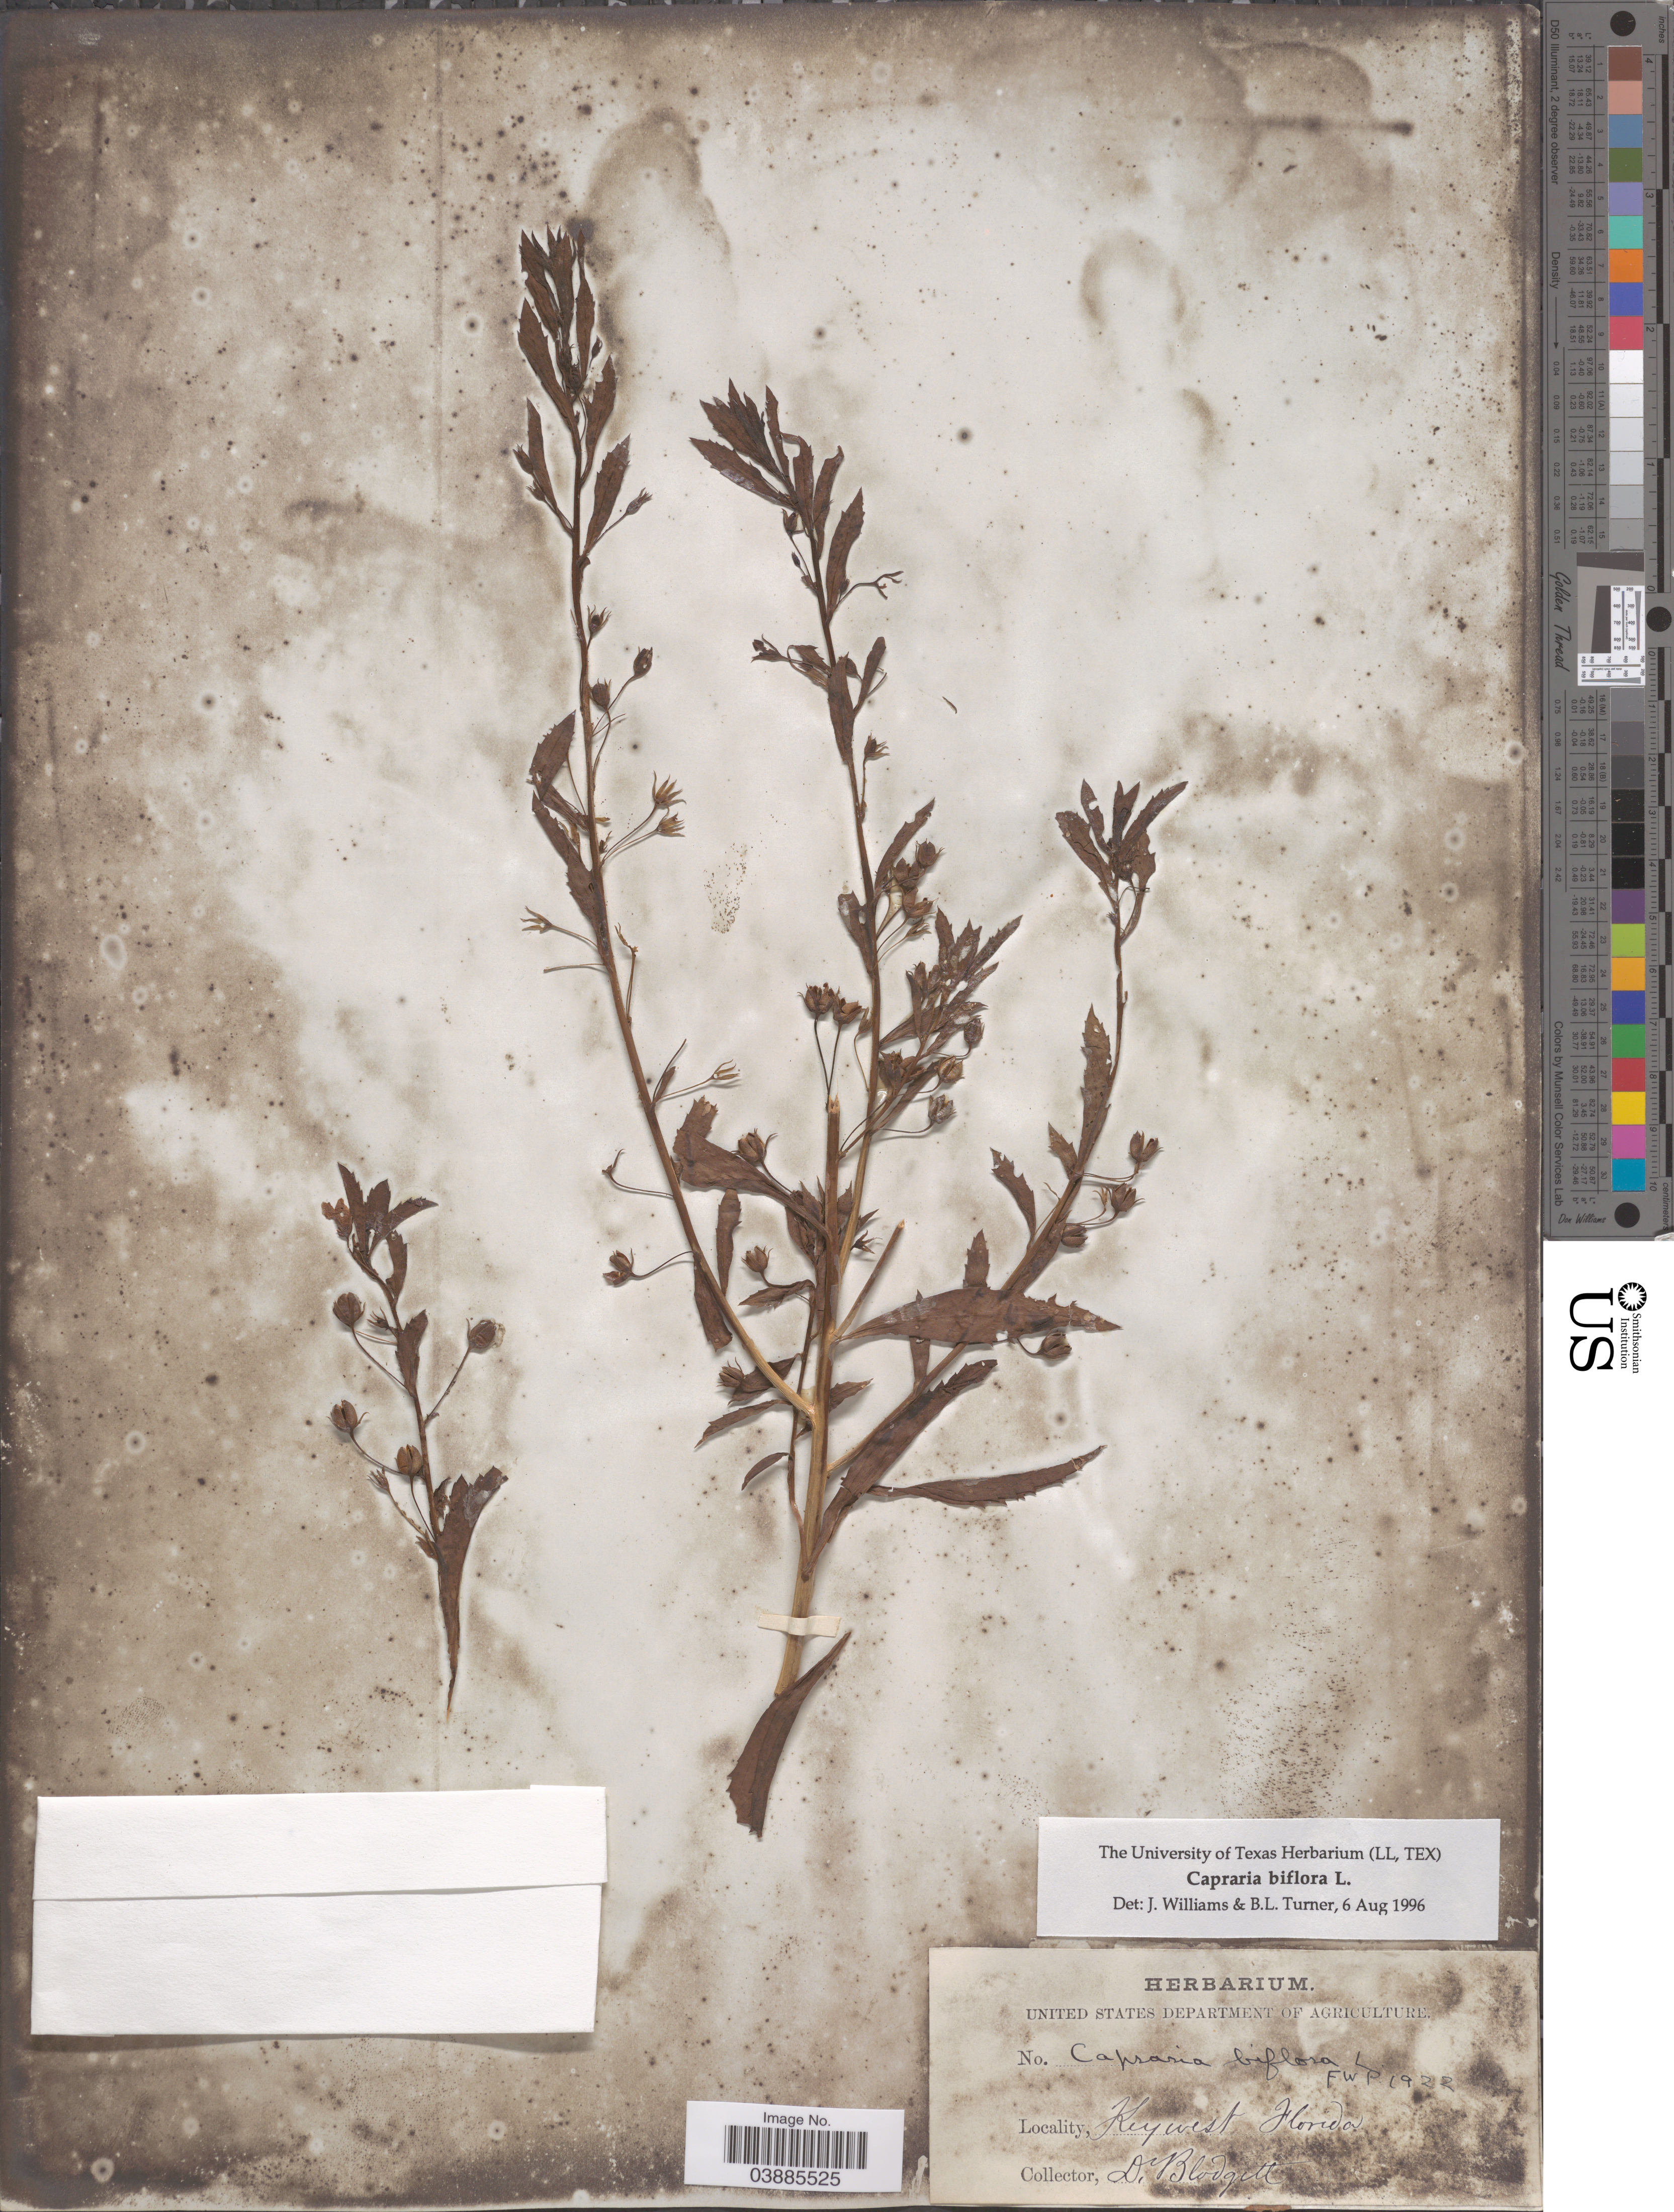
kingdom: Plantae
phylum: Tracheophyta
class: Magnoliopsida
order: Lamiales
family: Scrophulariaceae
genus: Capraria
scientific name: Capraria biflora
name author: L.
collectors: Blodgett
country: United States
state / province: Florida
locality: Key west.